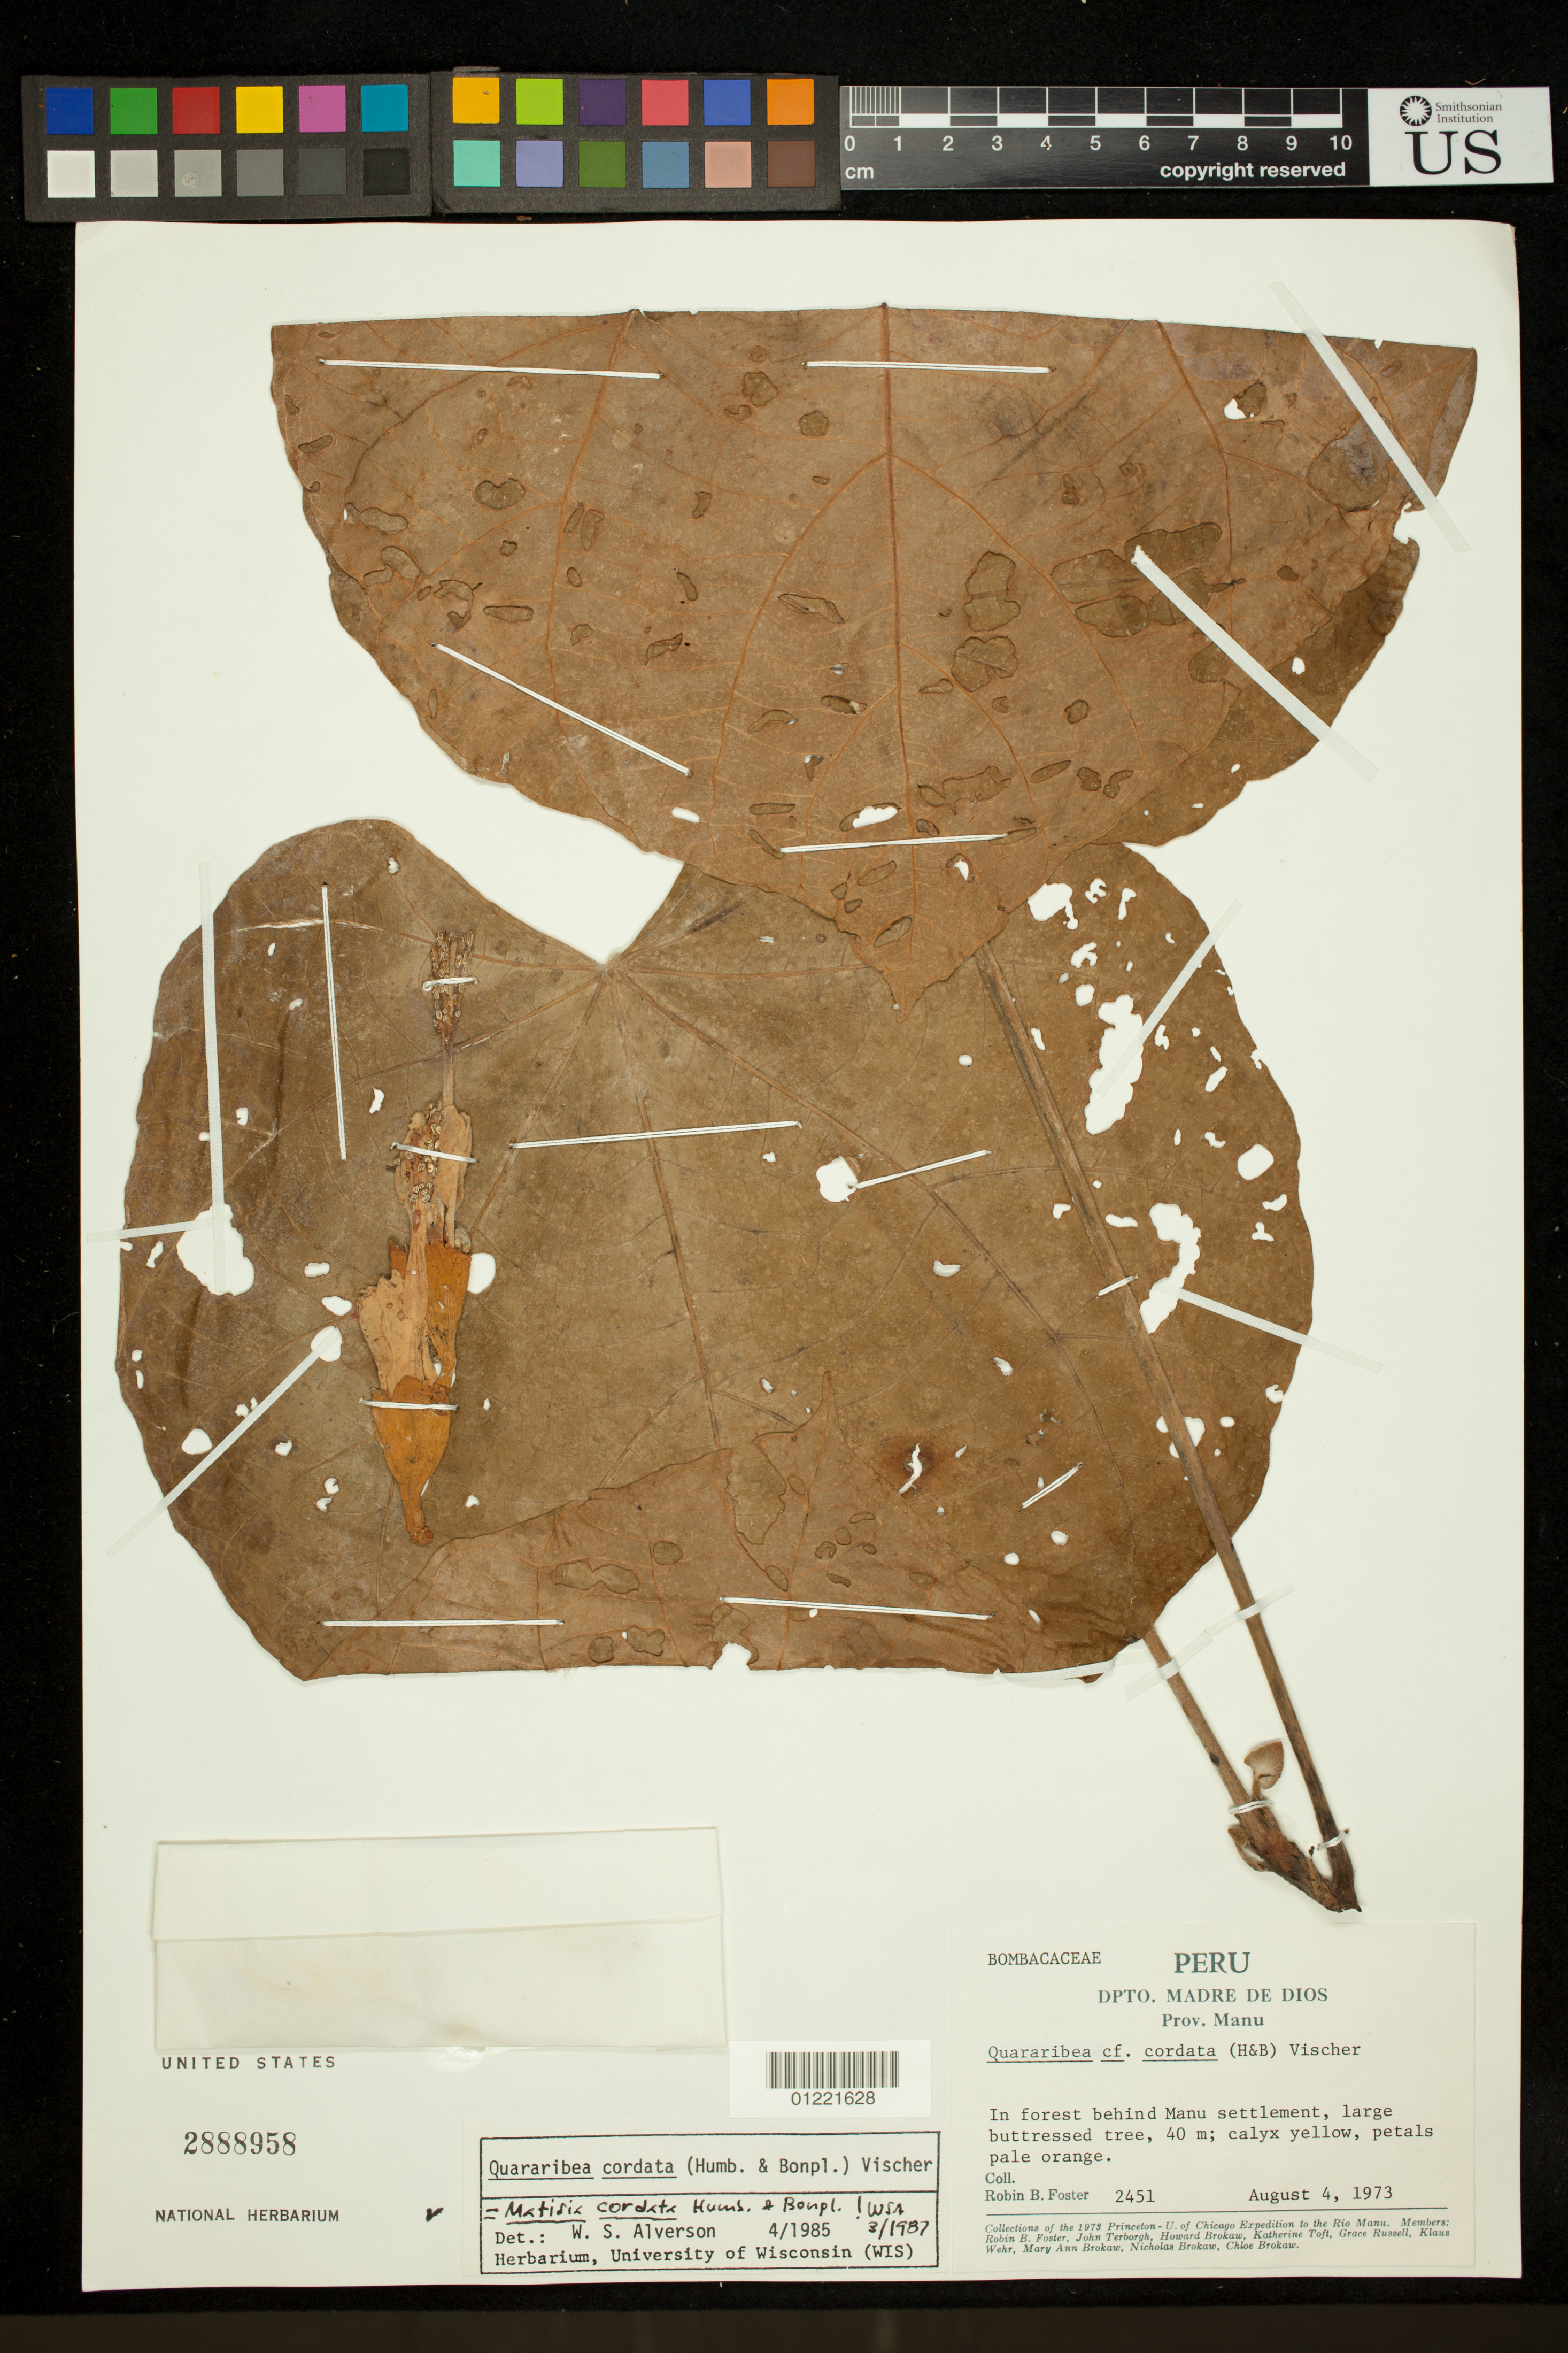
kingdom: Plantae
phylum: Tracheophyta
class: Magnoliopsida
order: Malvales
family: Malvaceae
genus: Matisia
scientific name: Matisia cordata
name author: Humb. & Bonpl.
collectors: R. B. Foster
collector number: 2451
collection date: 1973-08-04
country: Peru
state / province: Madre de Dios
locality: In forest behind Manu settlement.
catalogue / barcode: US 2888958